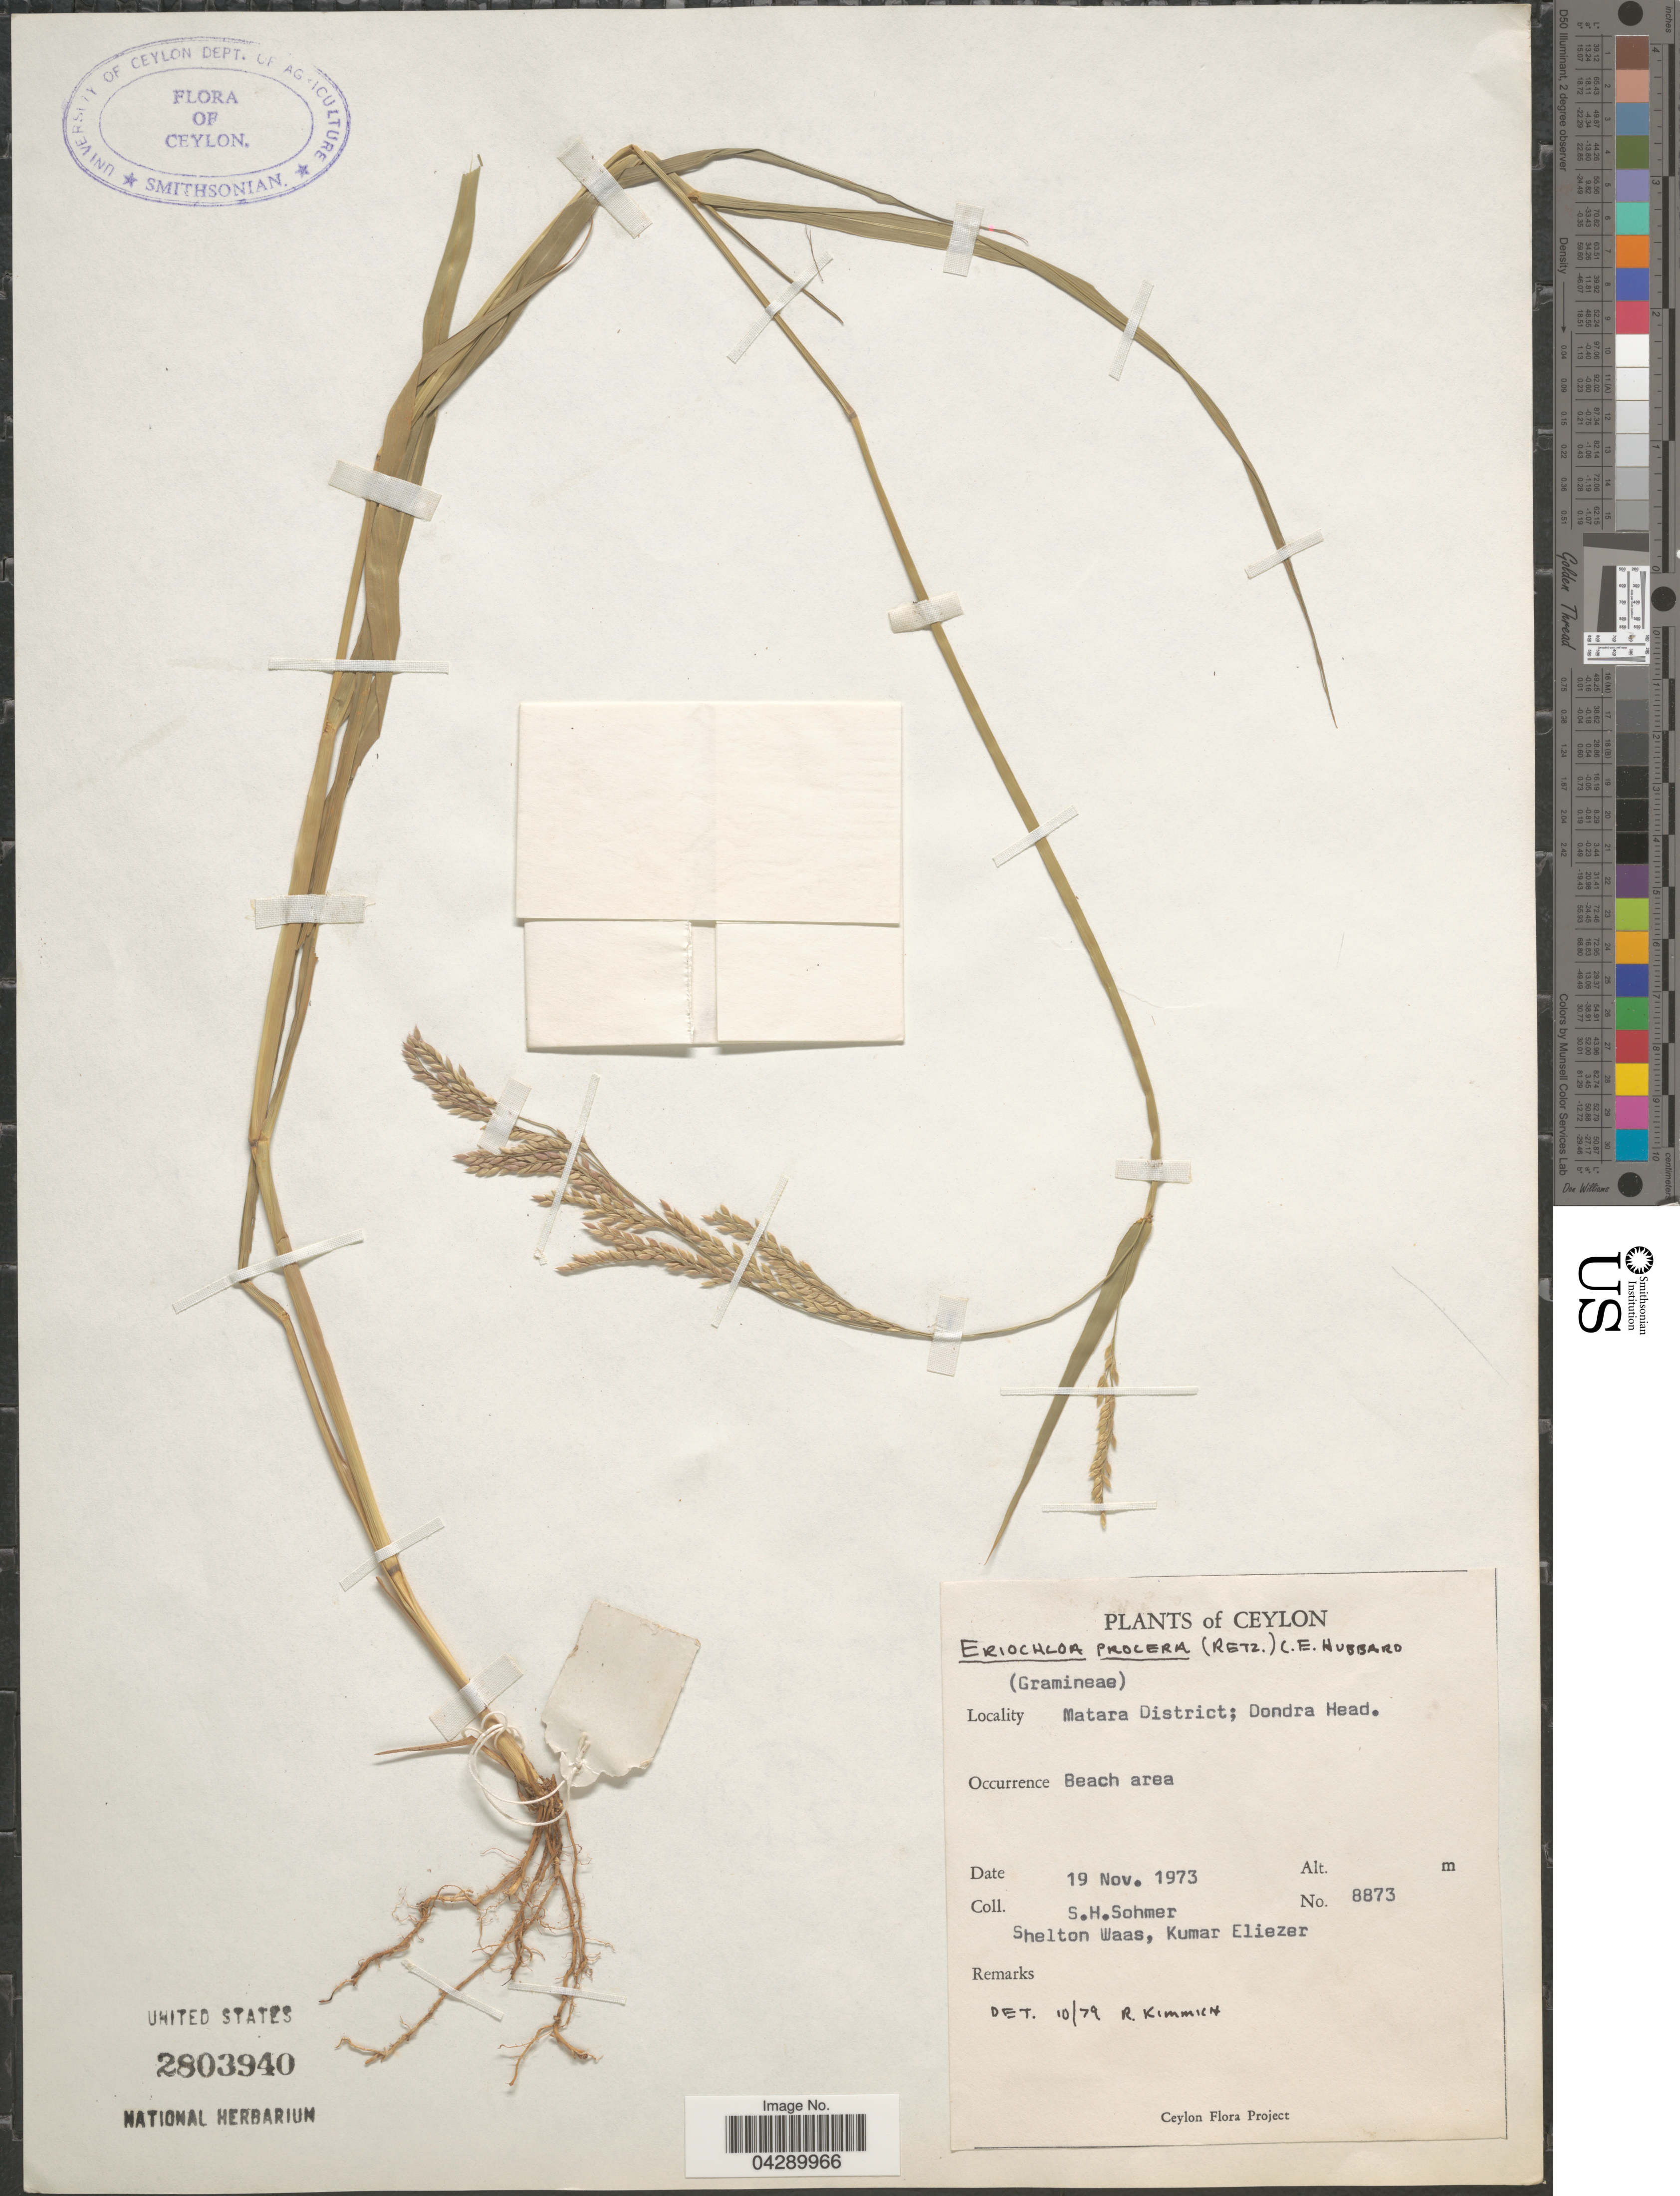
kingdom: Plantae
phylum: Tracheophyta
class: Liliopsida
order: Poales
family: Poaceae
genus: Eriochloa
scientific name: Eriochloa procera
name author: (Retz.) C.E. Hubb.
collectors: S. H. Sohmer, S. Waas & K. Eliezer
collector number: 8873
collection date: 1973-11-19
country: Sri Lanka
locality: Ceylon. Matara District; Dondra Head. Beach area.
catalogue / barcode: US 2803940